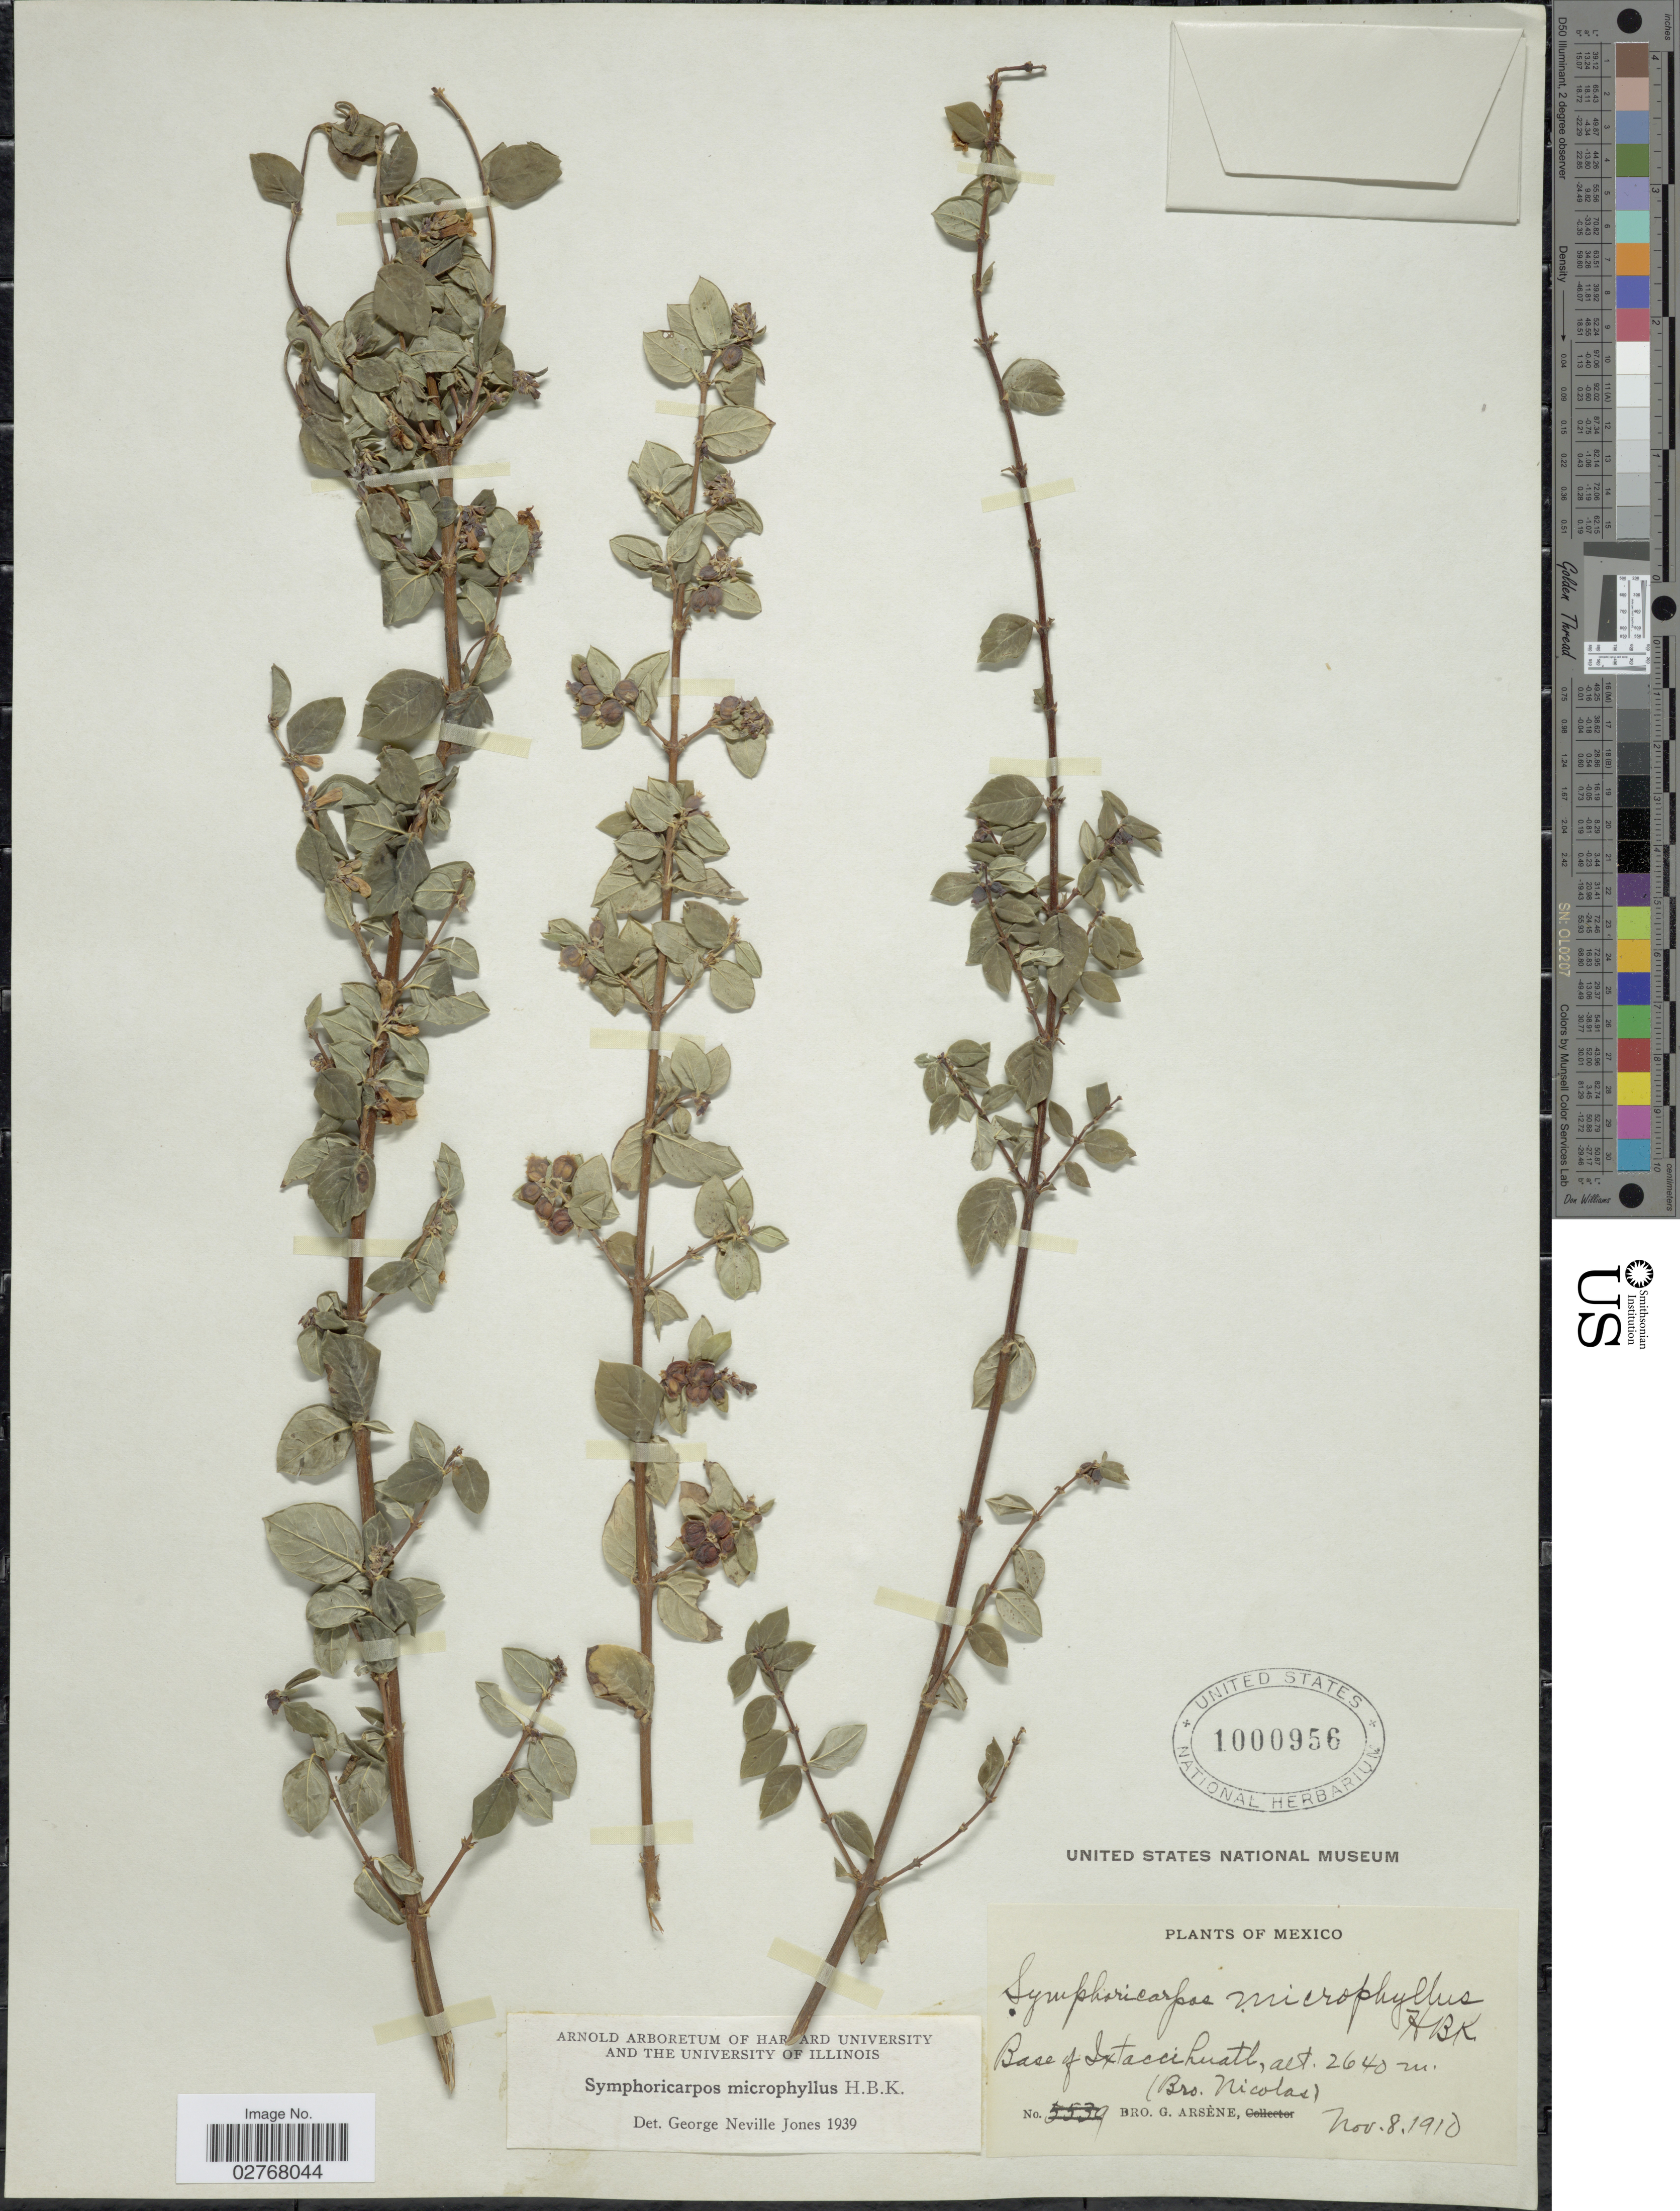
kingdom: Plantae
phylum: Tracheophyta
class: Magnoliopsida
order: Dipsacales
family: Caprifoliaceae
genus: Symphoricarpos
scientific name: Symphoricarpos microphyllus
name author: Kunth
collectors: Bro. Nicolas & Bro. G. Arsène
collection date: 1910-11-08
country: Mexico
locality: Base of Ixtaccihuatl.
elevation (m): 2640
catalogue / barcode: US 1000956